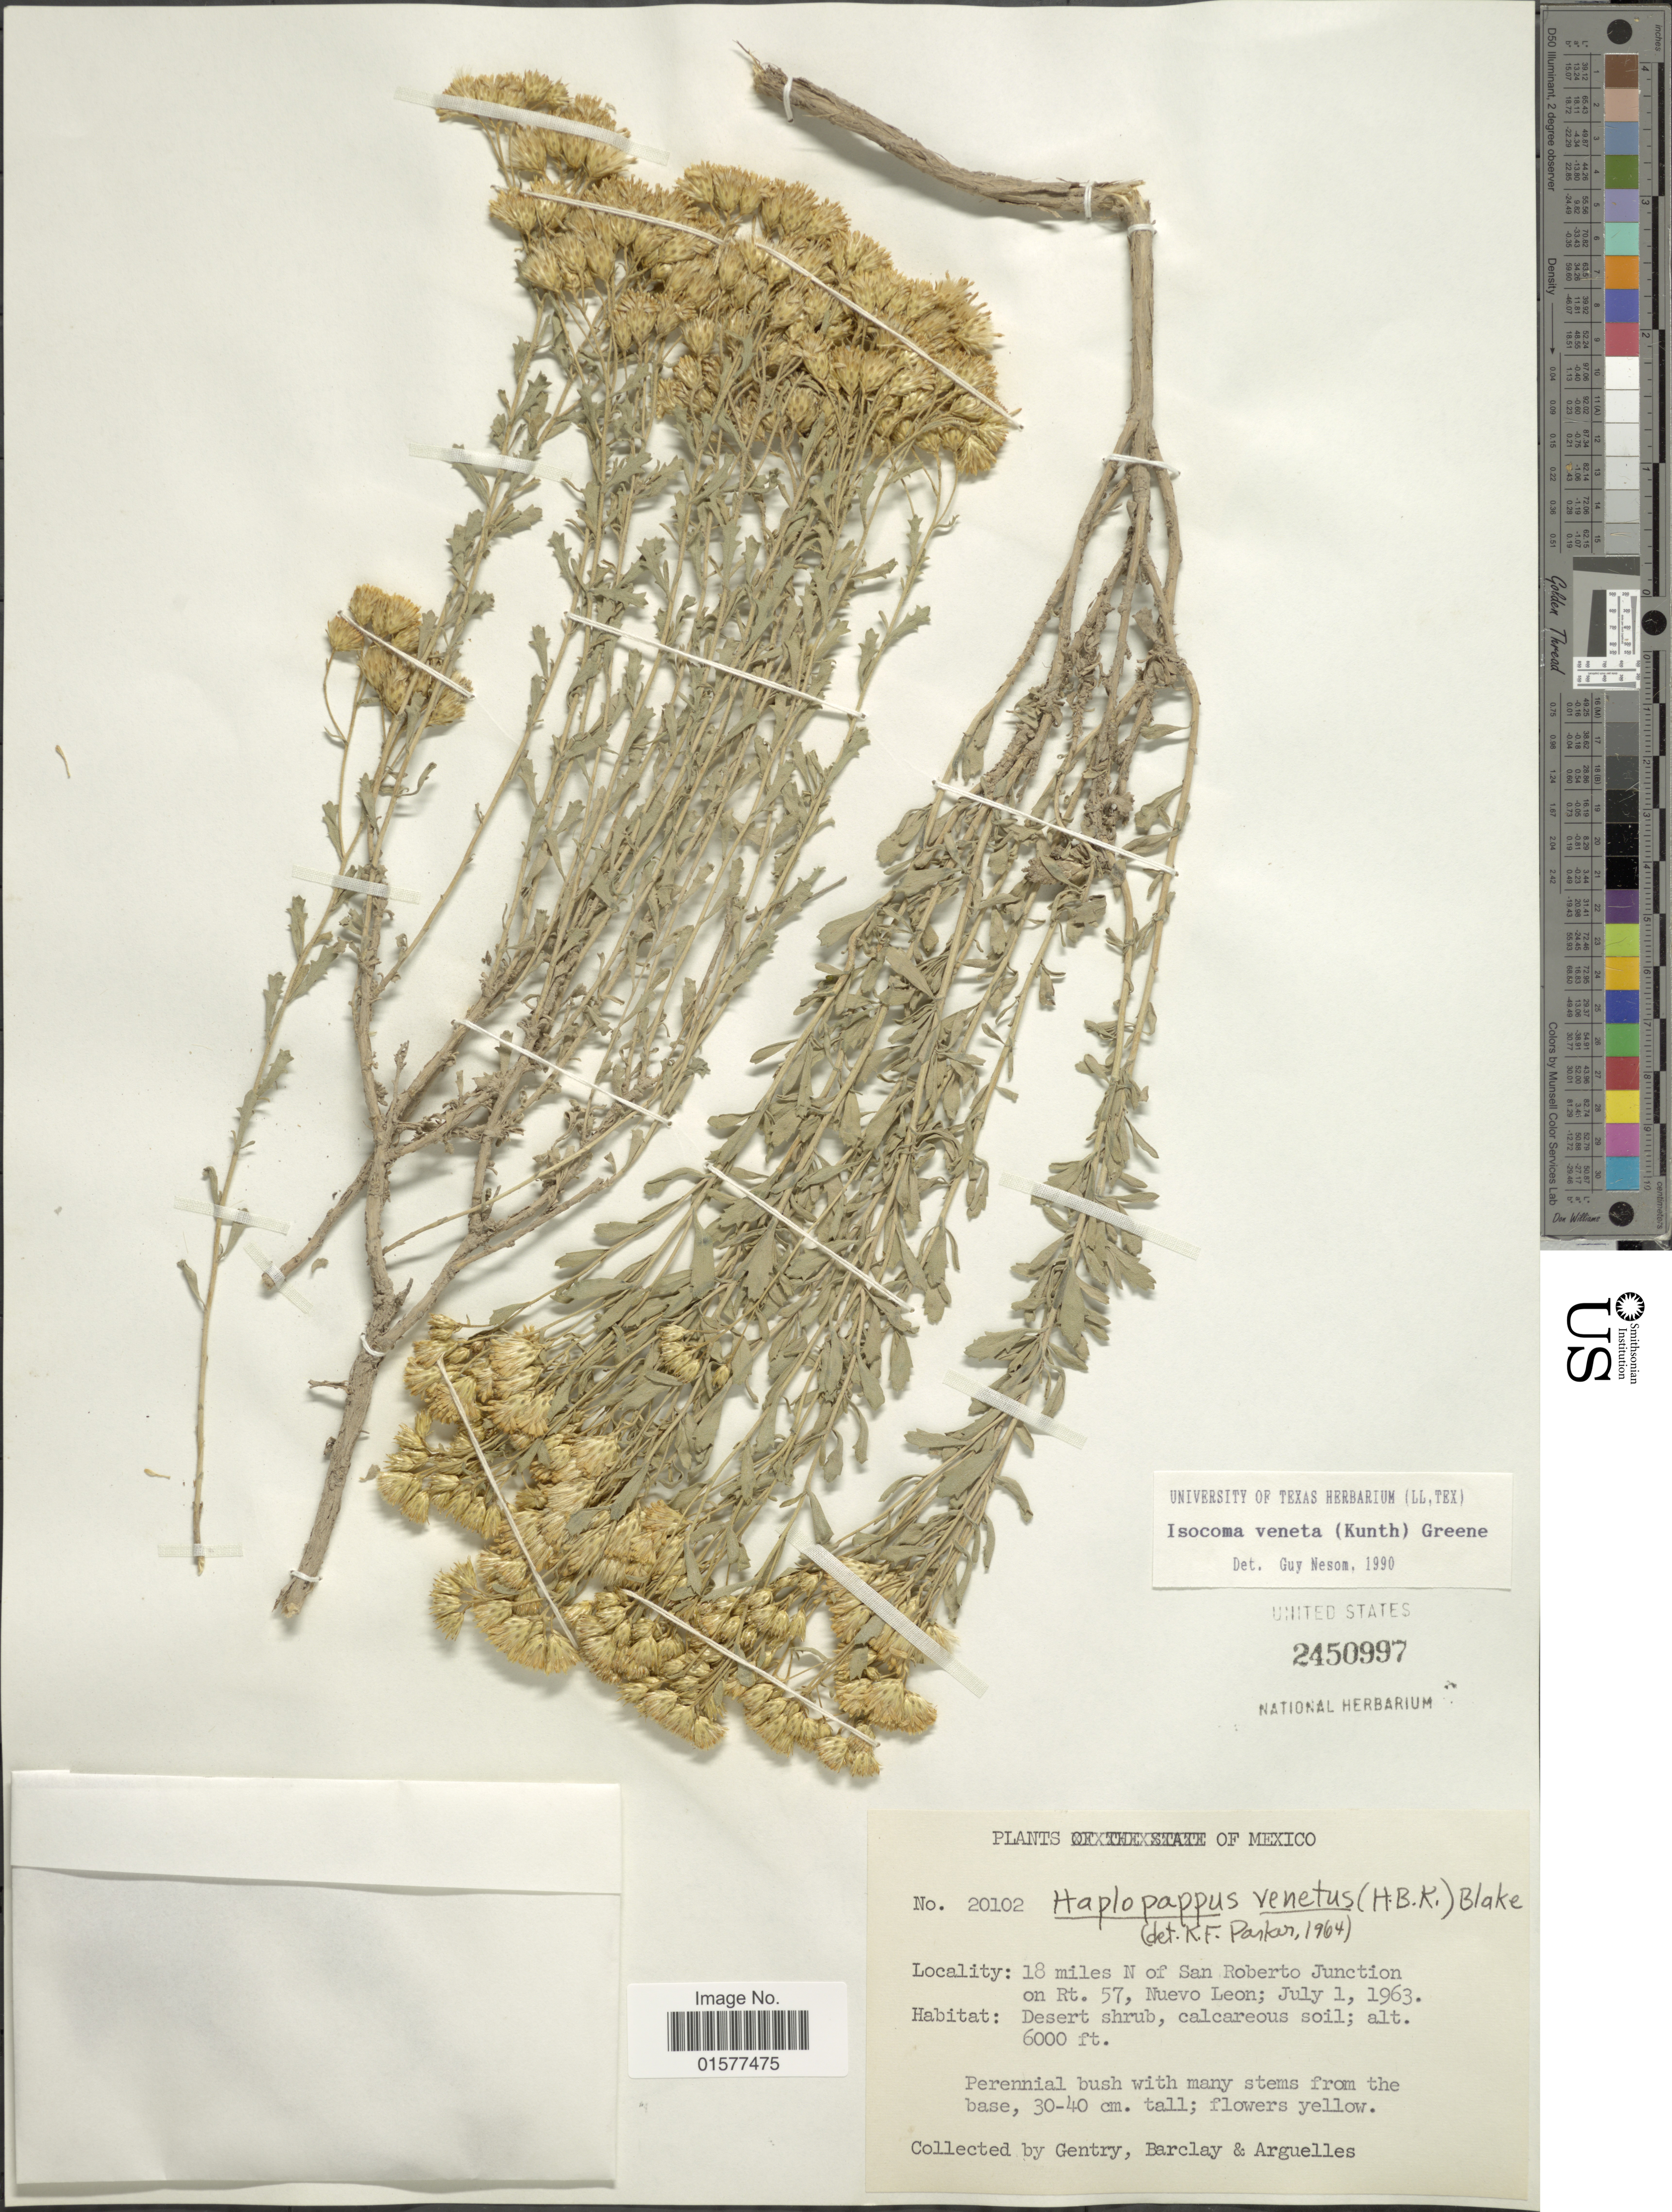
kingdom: Plantae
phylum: Tracheophyta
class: Magnoliopsida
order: Asterales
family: Asteraceae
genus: Isocoma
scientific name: Isocoma veneta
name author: (Kunth) Greene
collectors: Gentry, --, -- Barclay & Arguelles, --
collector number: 20102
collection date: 1963-07-01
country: Mexico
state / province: Nuevo León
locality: The State of Mexico, 18 miles N of San Roberto Junction on Rt. 57, Nuevo Leon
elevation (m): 1829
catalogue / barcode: US 2450997